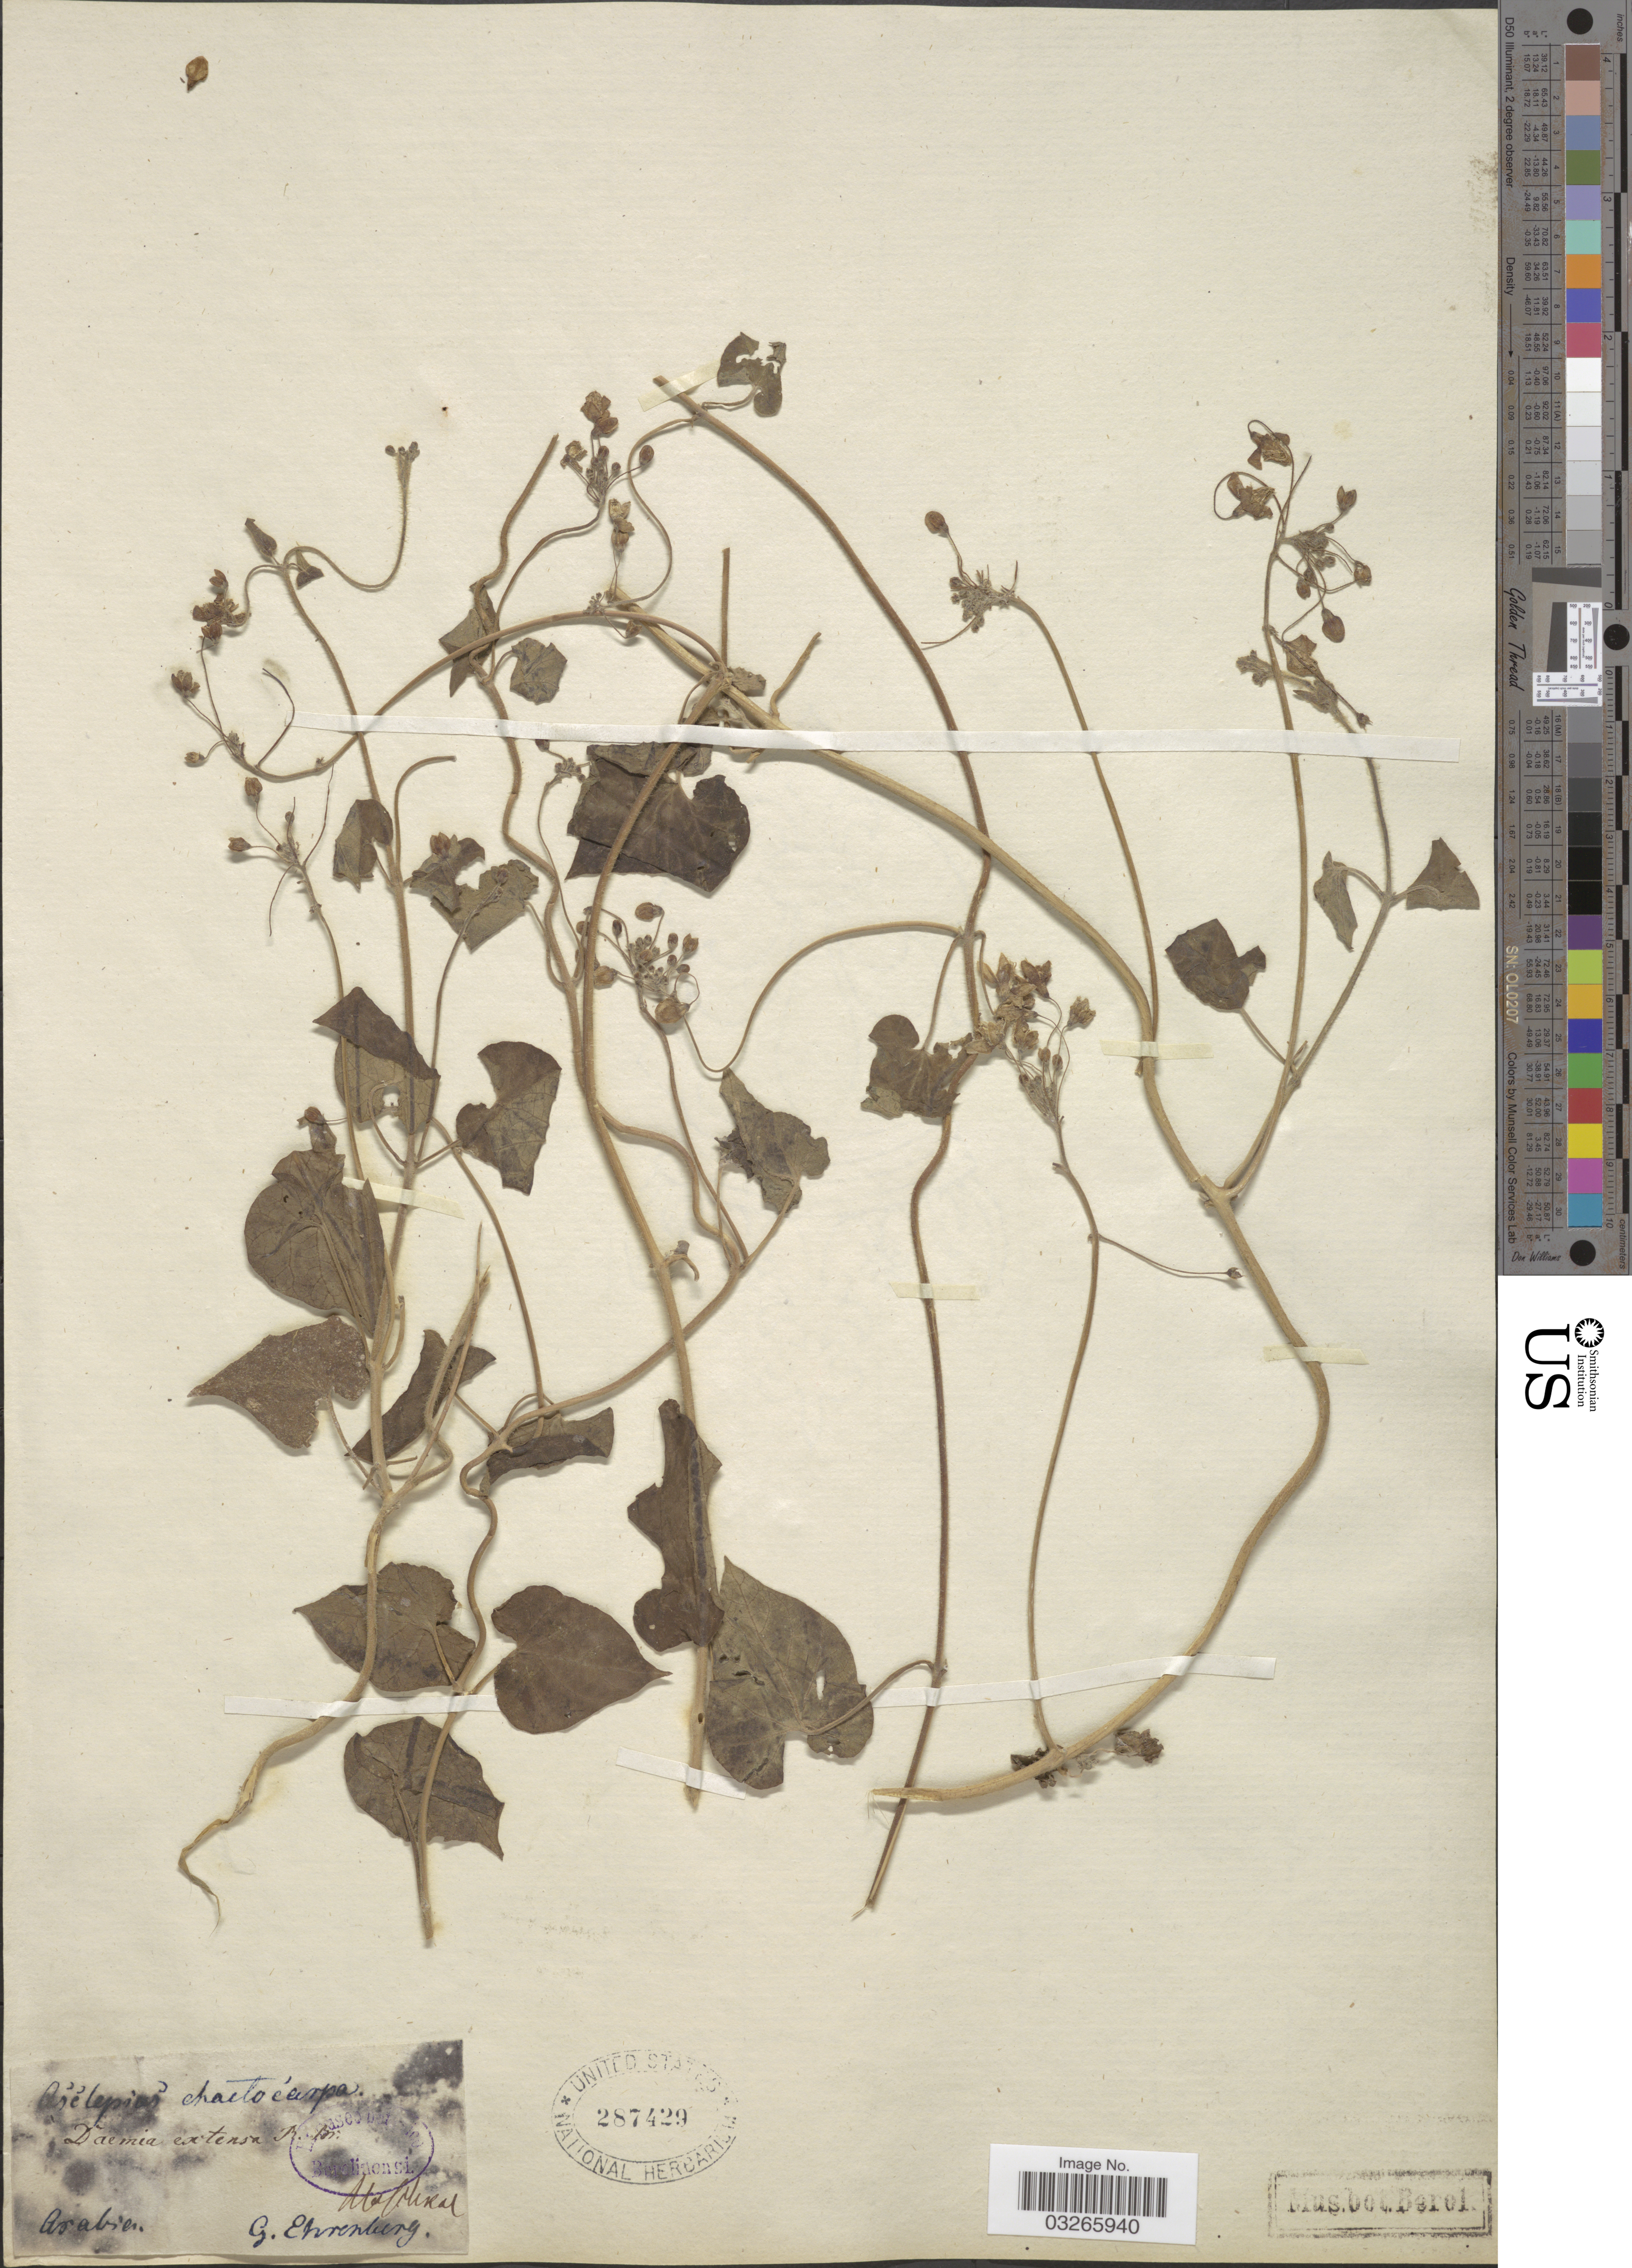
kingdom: Plantae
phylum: Tracheophyta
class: Magnoliopsida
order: Gentianales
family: Apocynaceae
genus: Doemia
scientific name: Doemia extensa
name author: (Jacq.) W.T. Aiton ex Schult.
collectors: G. Ehrenberg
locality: Arabies. [illegible text].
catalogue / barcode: US 287429